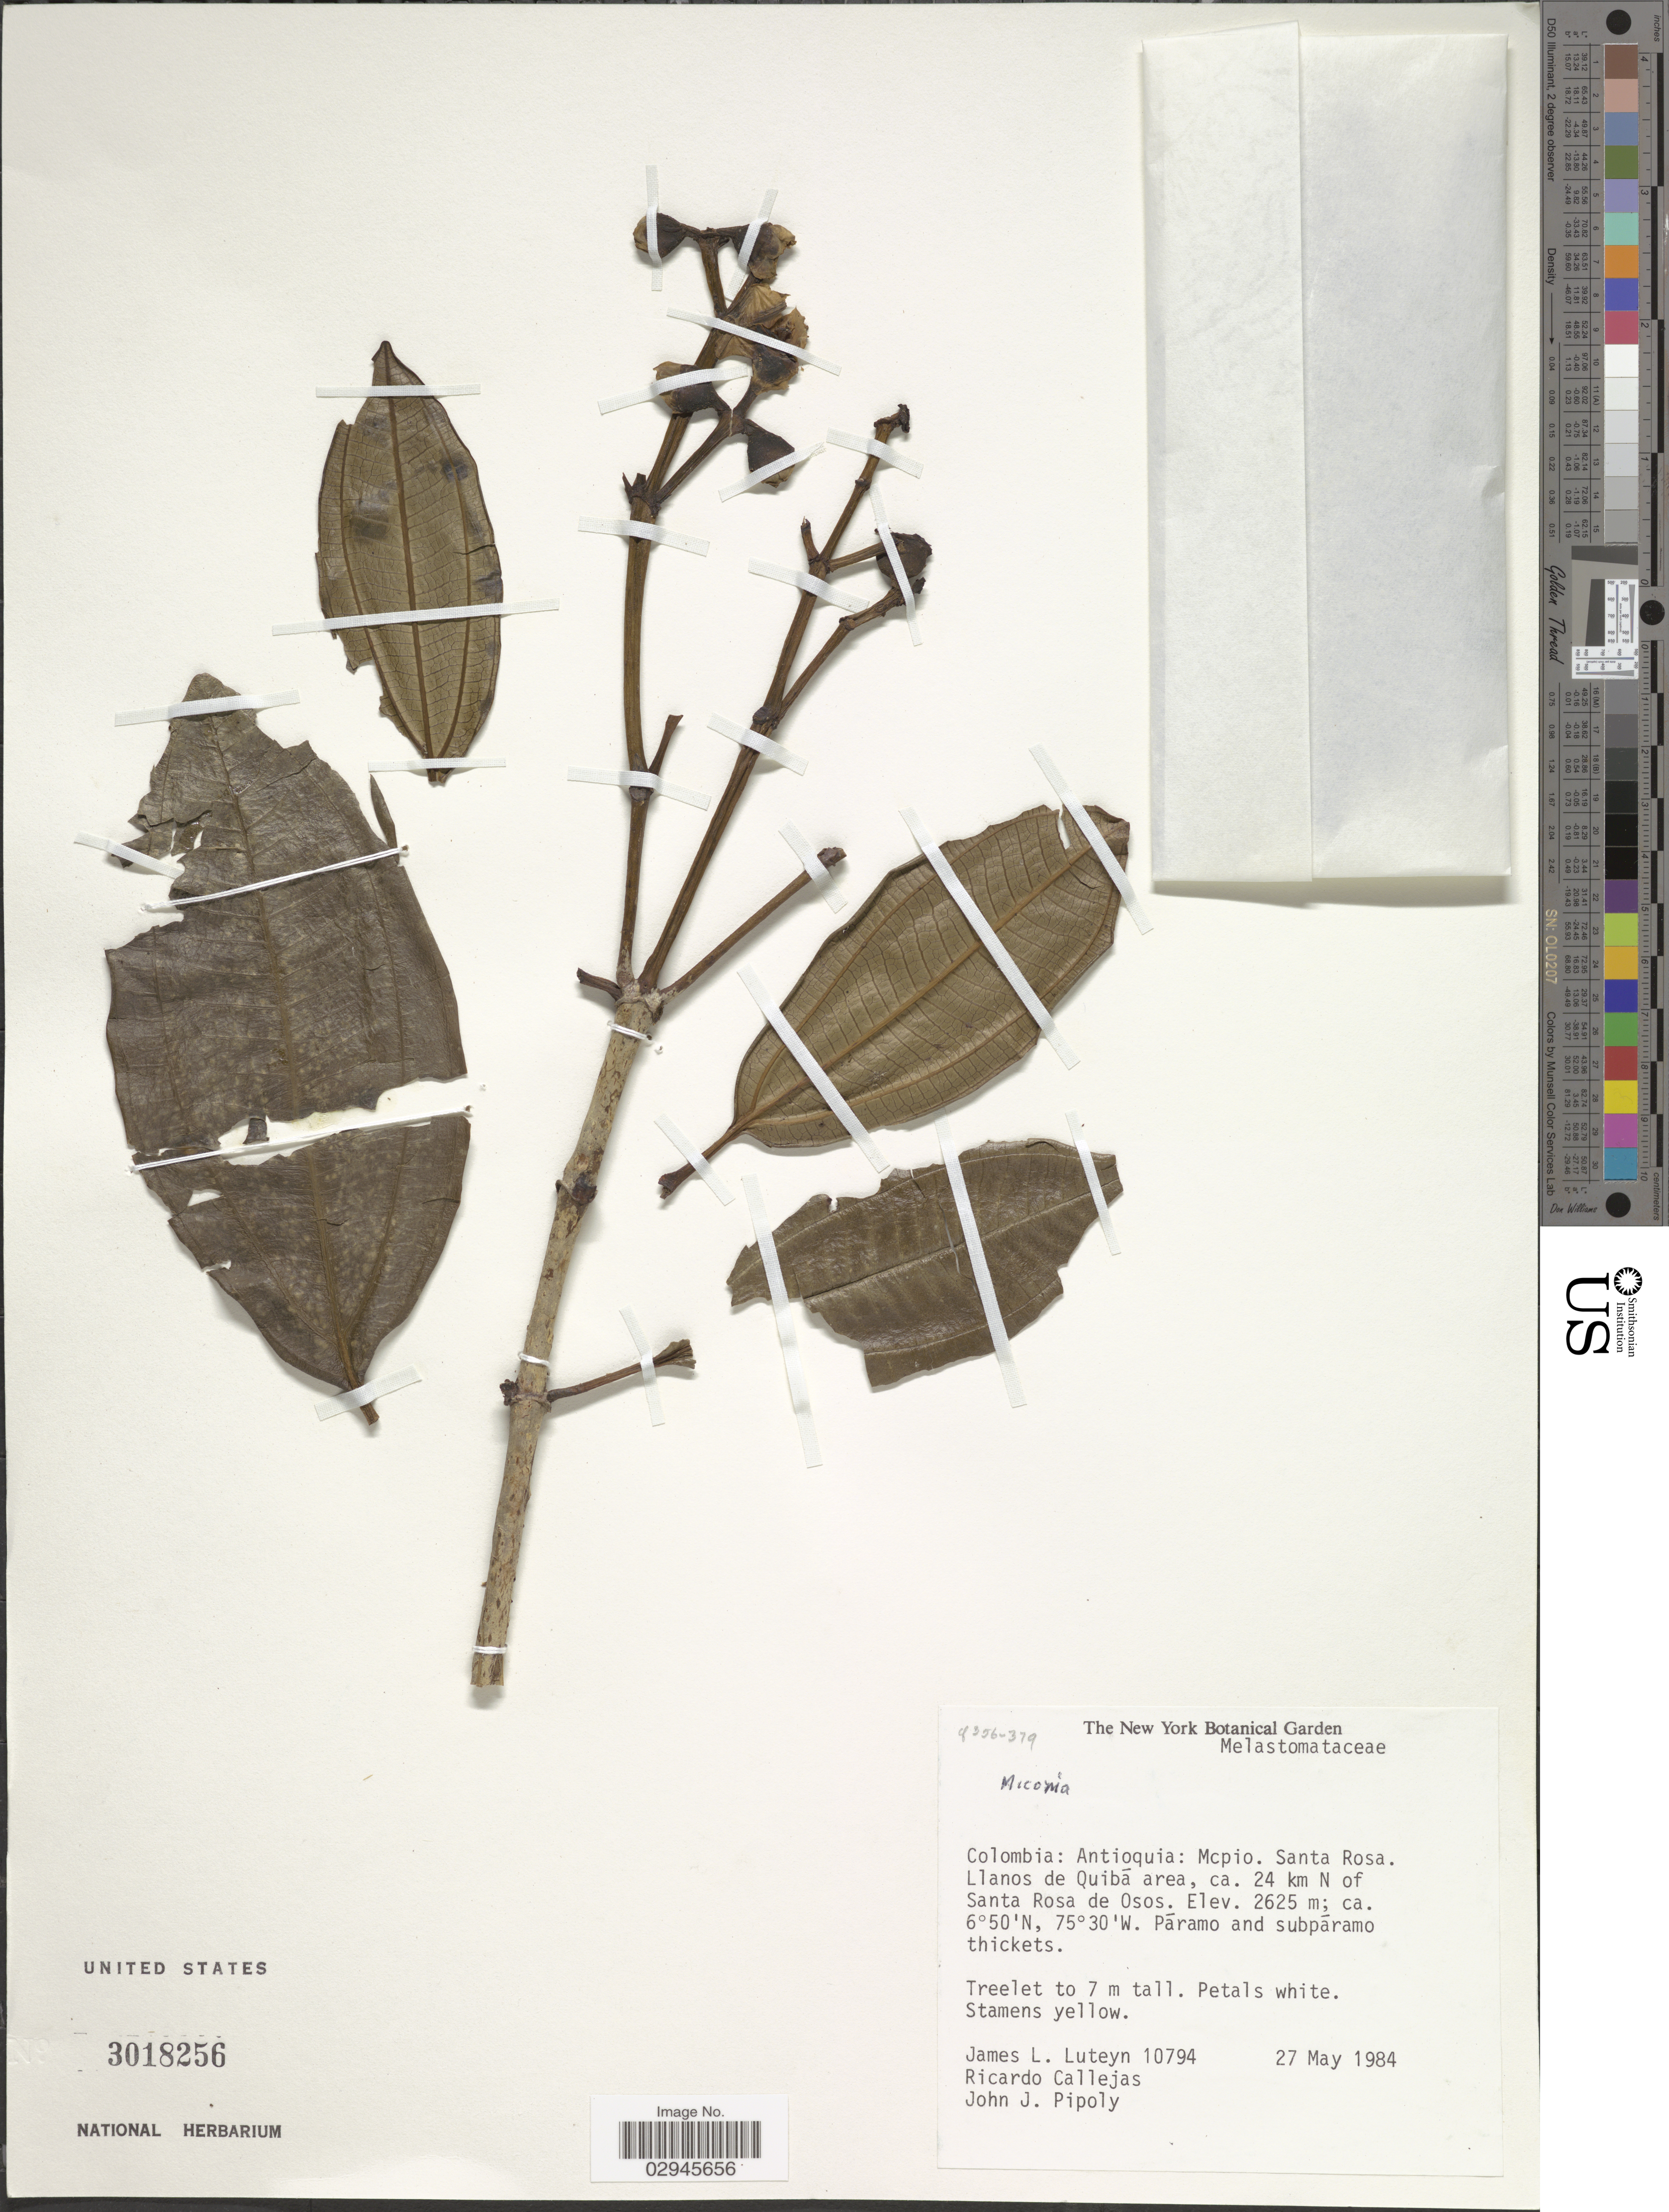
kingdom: Plantae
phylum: Tracheophyta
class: Magnoliopsida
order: Myrtales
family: Melastomataceae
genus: Miconia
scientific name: Miconia sp.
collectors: J. Luteyn, R. Callejas & J. J. Pipoly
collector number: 10794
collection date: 1984-05-27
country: Colombia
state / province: Antioquia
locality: Mcpio. Santa Rosa. Llanos de Quibá area, ca. 24 km N of Santa Rosa de Osos.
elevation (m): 2625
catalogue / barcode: US 3018256